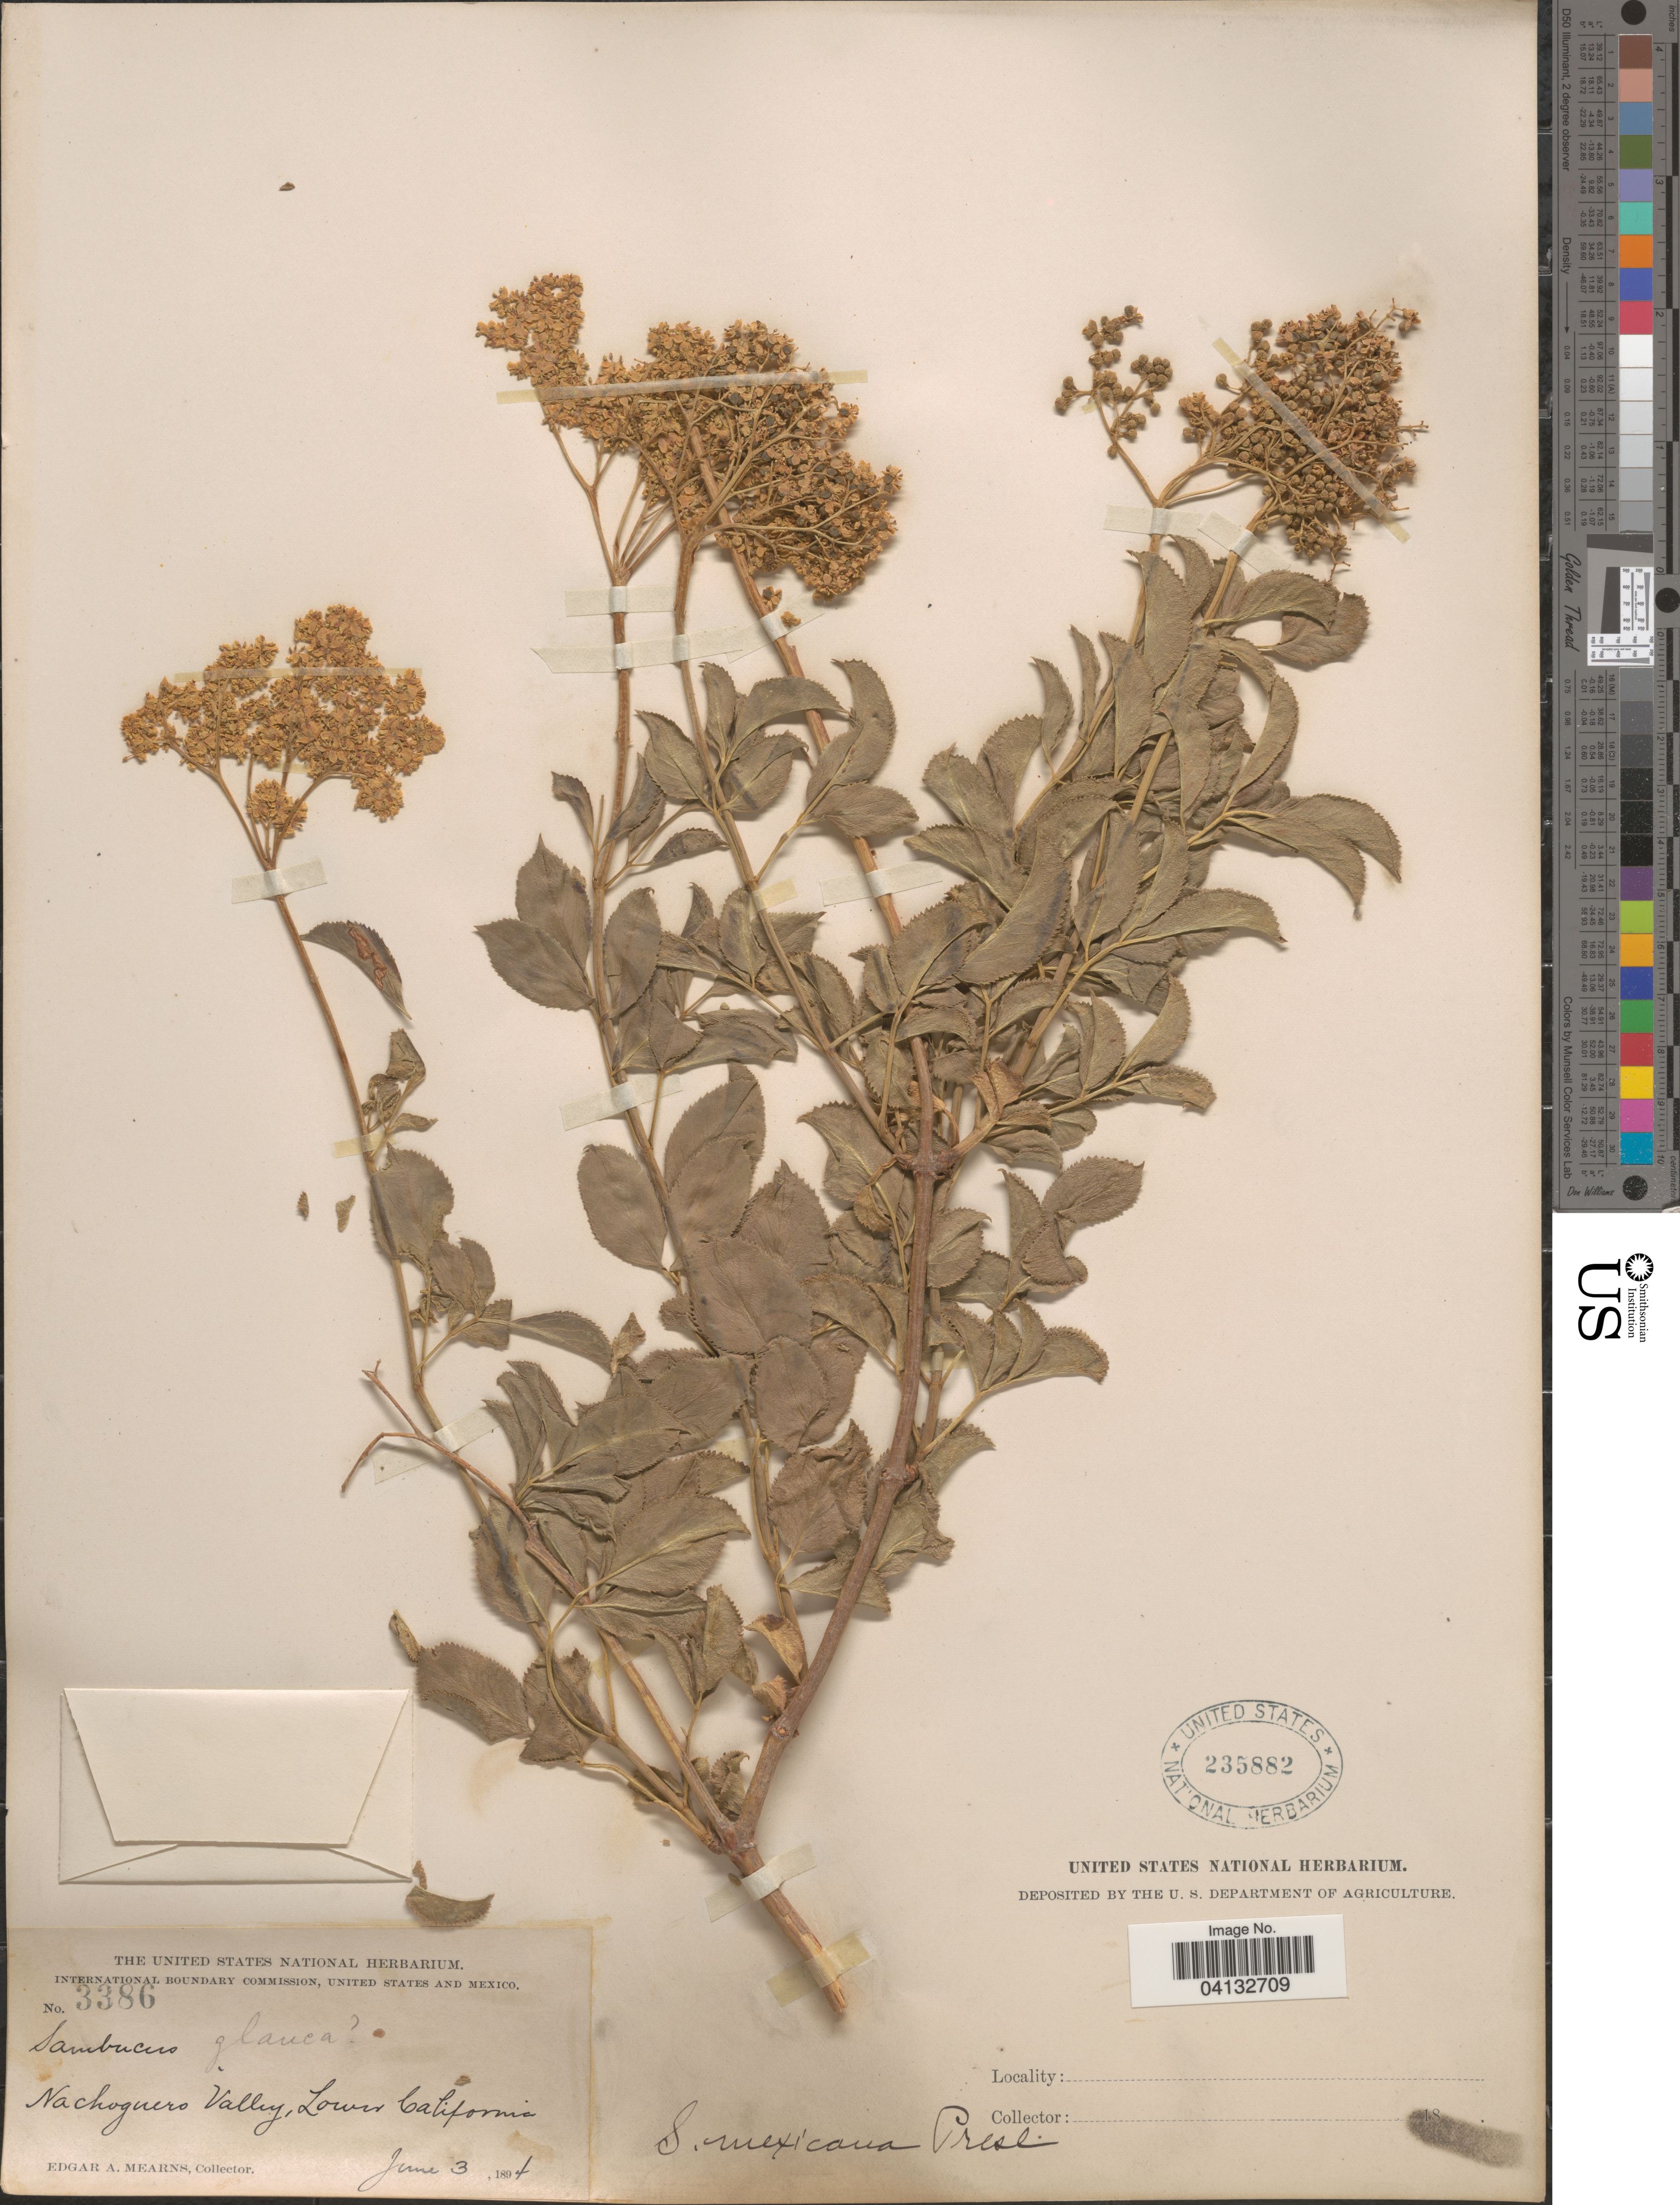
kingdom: Plantae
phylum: Tracheophyta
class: Magnoliopsida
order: Dipsacales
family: Viburnaceae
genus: Sambucus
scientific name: Sambucus glauca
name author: Nutt.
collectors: E. A. Mearns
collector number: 3386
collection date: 1894-06-03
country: Mexico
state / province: Baja California Norte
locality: Nachoguero Valley, Lower California.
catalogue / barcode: US 235882